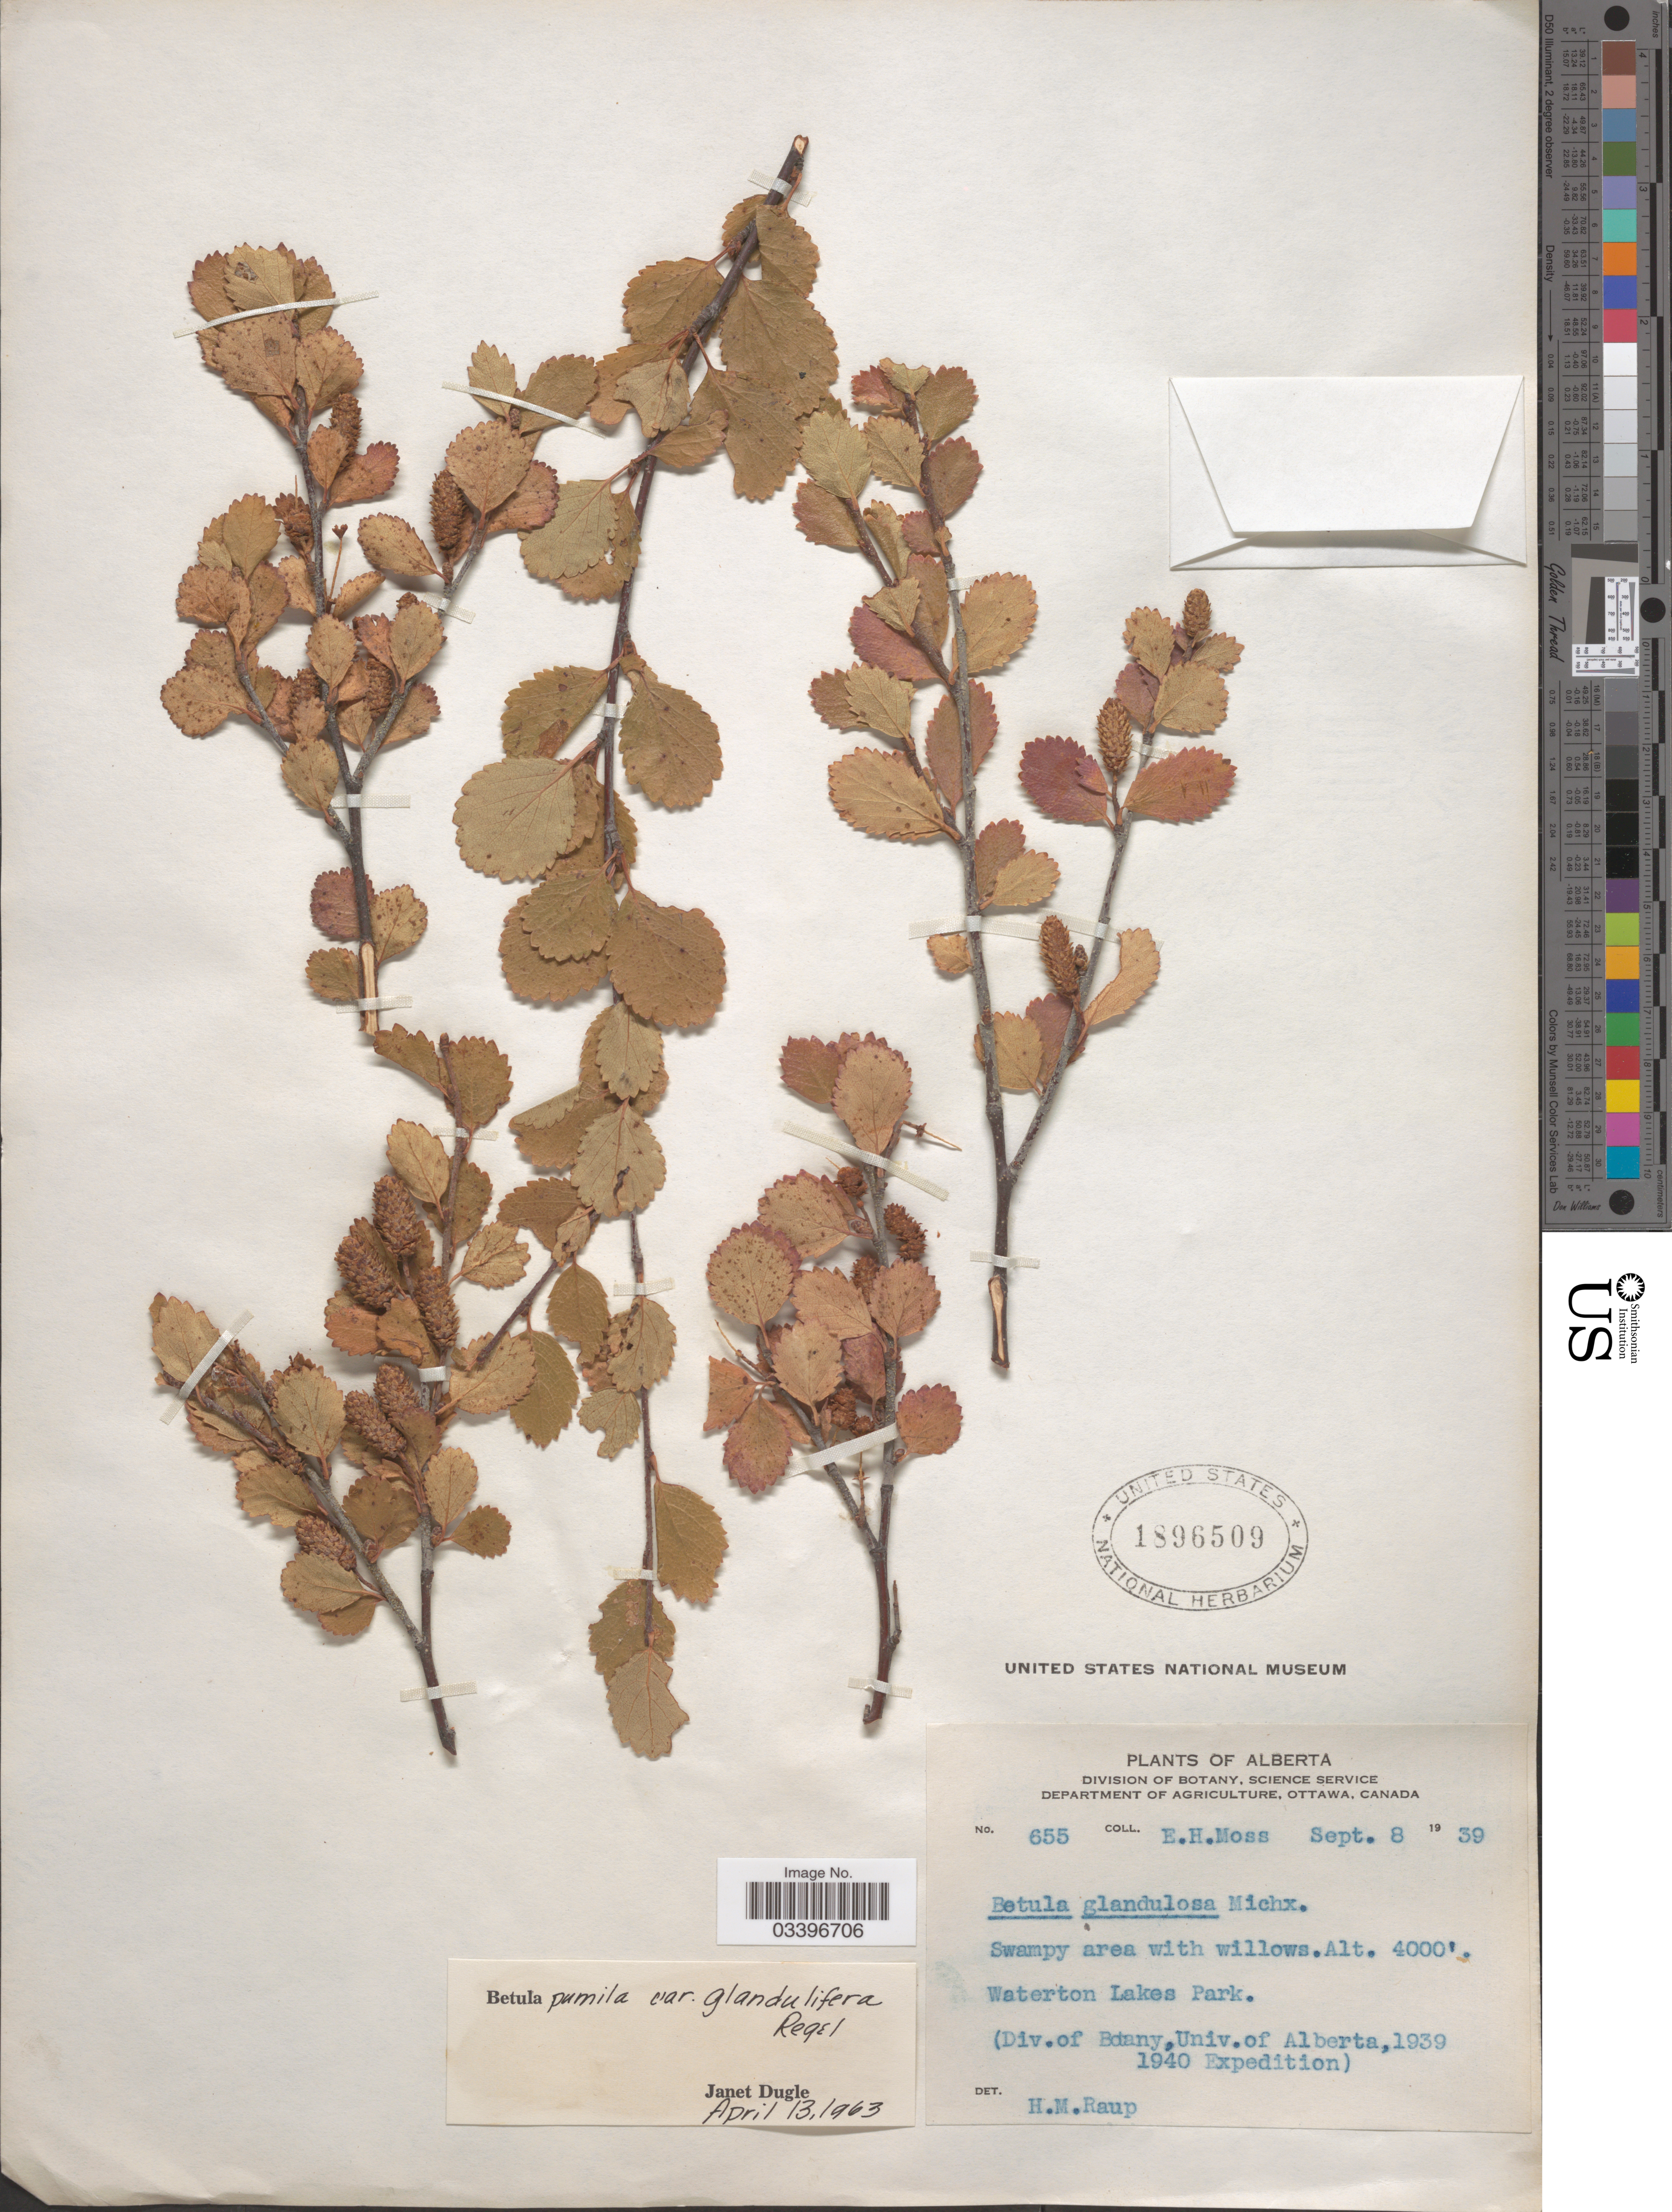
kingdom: Plantae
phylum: Tracheophyta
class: Magnoliopsida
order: Fagales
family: Betulaceae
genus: Betula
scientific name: Betula pumila var. glandulifera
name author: Regel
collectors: E. Moss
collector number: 655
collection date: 1939-09-08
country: Canada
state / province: Alberta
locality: Waterton Lakes Park.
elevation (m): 1219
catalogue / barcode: US 1896509